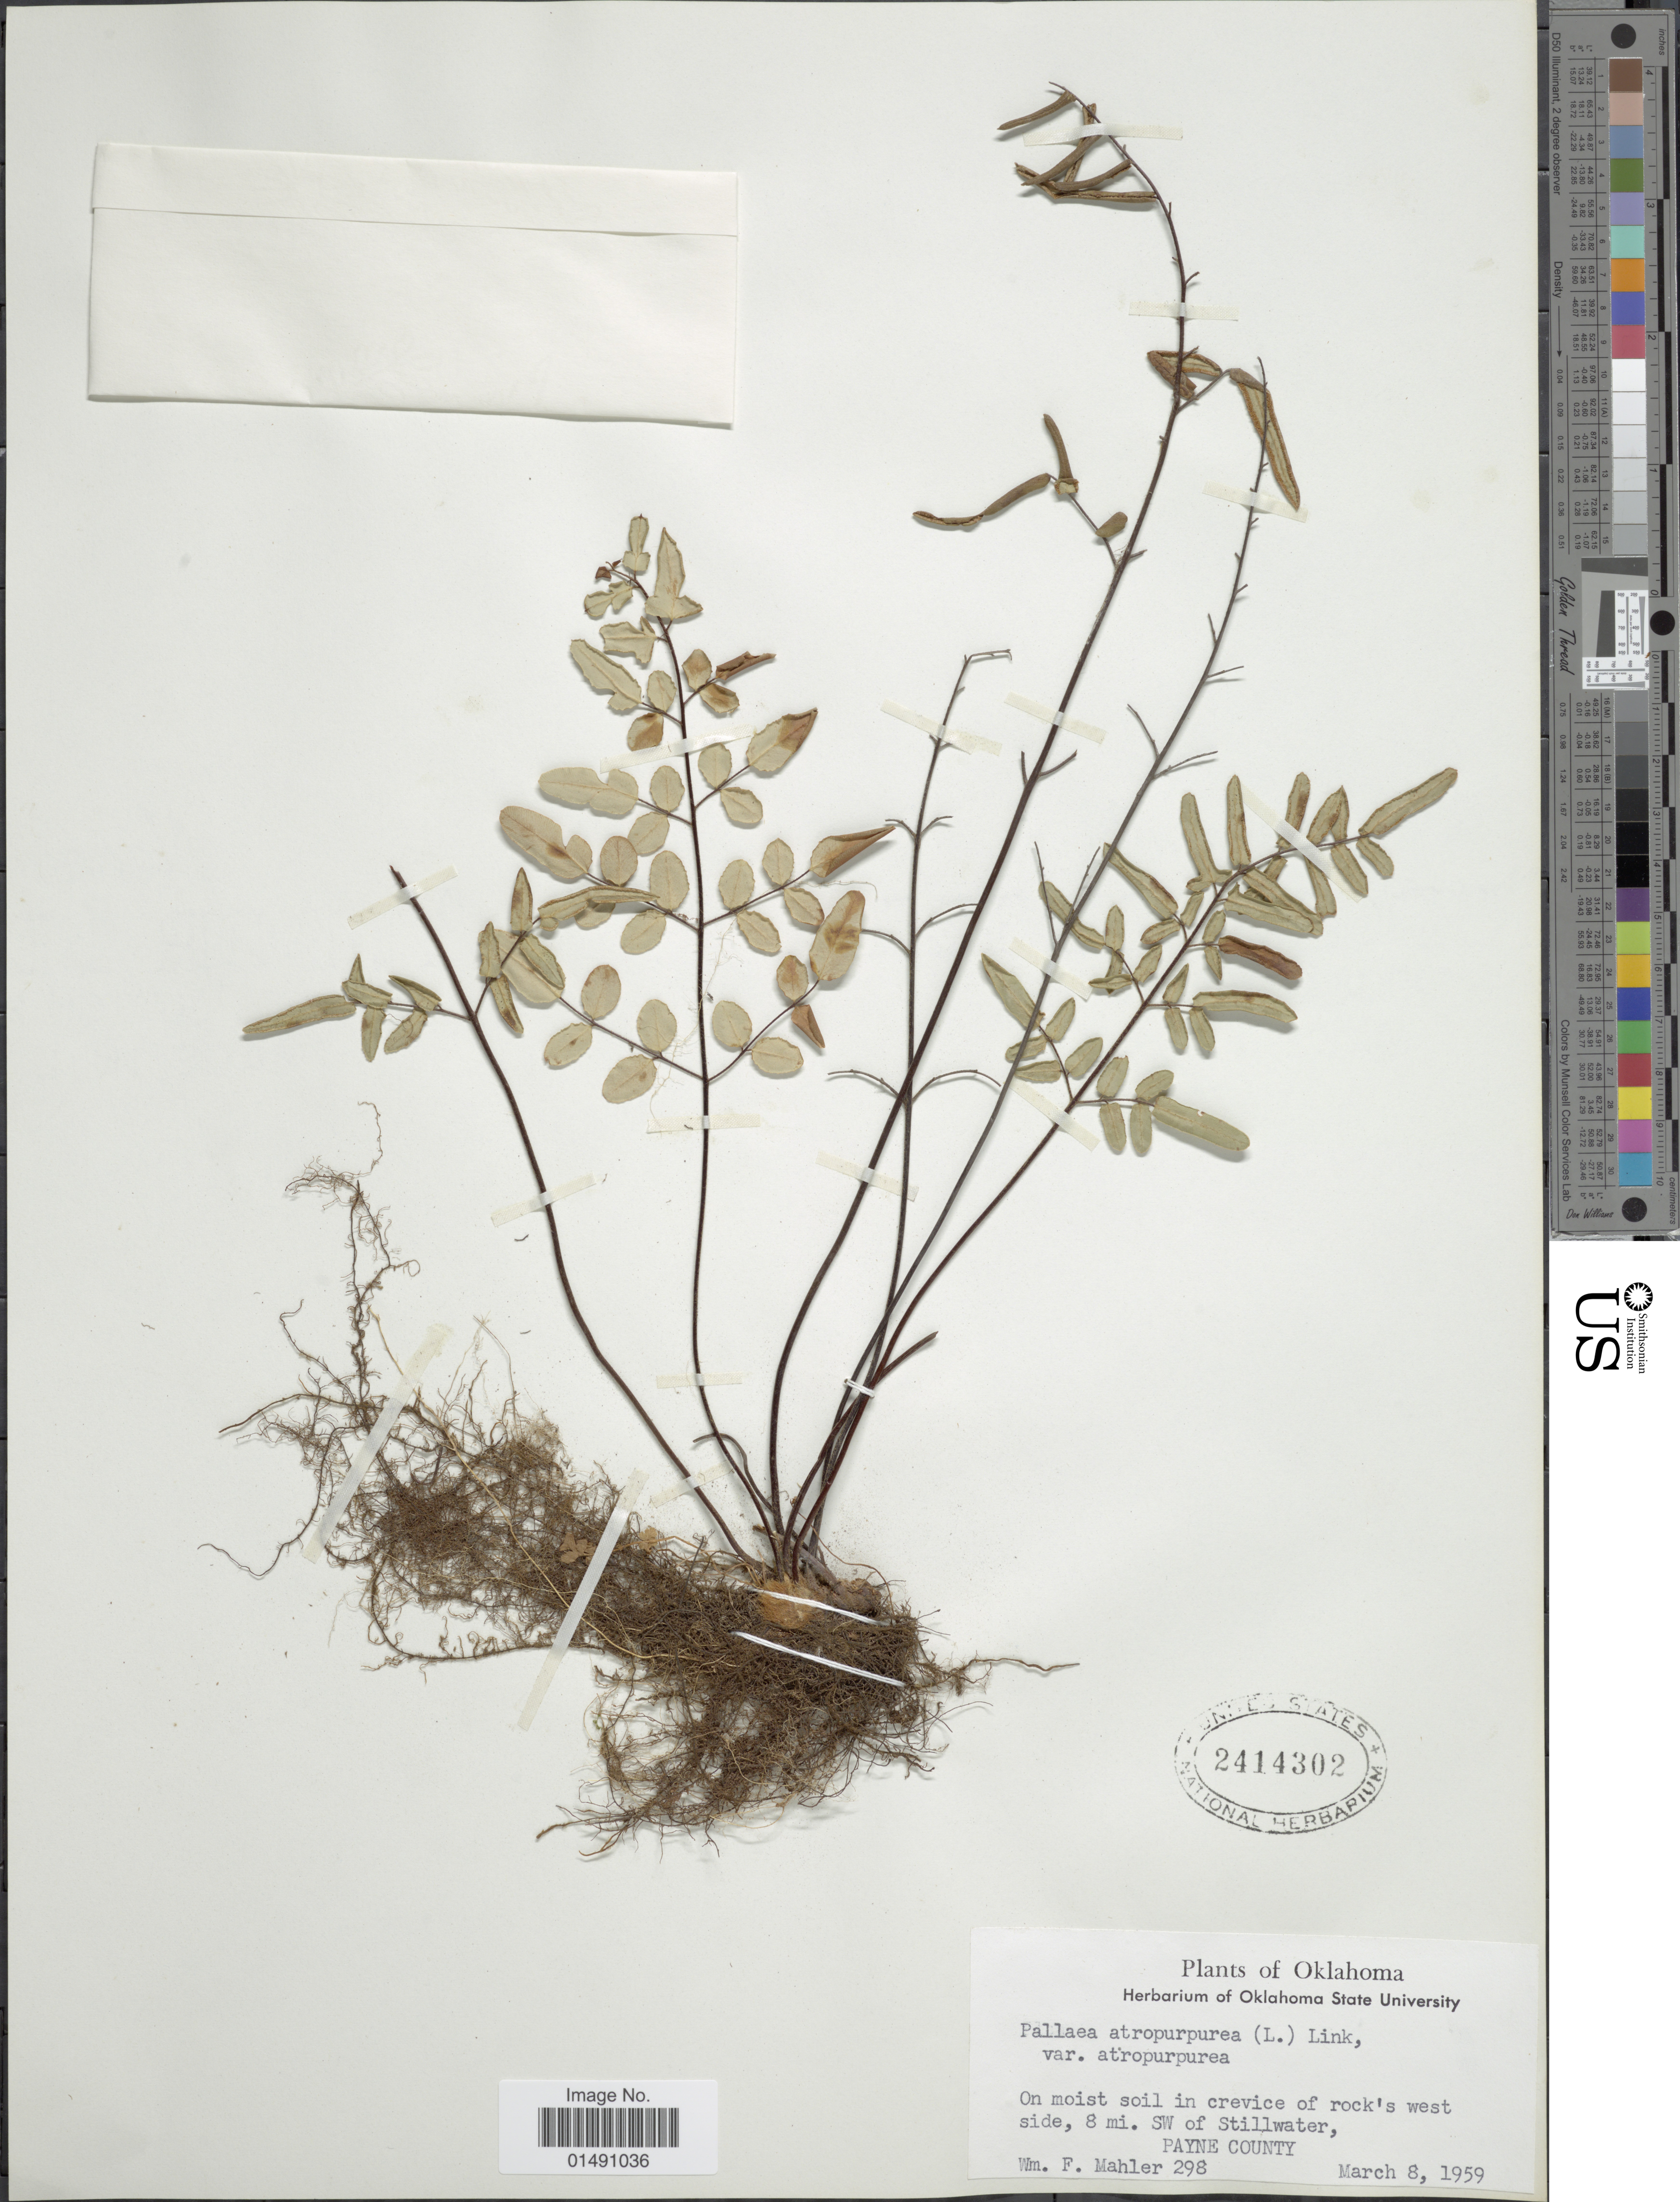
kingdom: Plantae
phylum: Tracheophyta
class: Polypodiopsida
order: Polypodiales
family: Pteridaceae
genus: Pellaea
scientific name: Pellaea atropurpurea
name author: (L.) Link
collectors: W. F. Mahler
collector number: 298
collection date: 1959-03-08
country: United States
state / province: Oklahoma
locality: On moist soil in crevice of rock's west side, 8 mi. SW of Stillwater, Payne County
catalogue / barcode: US 2414302